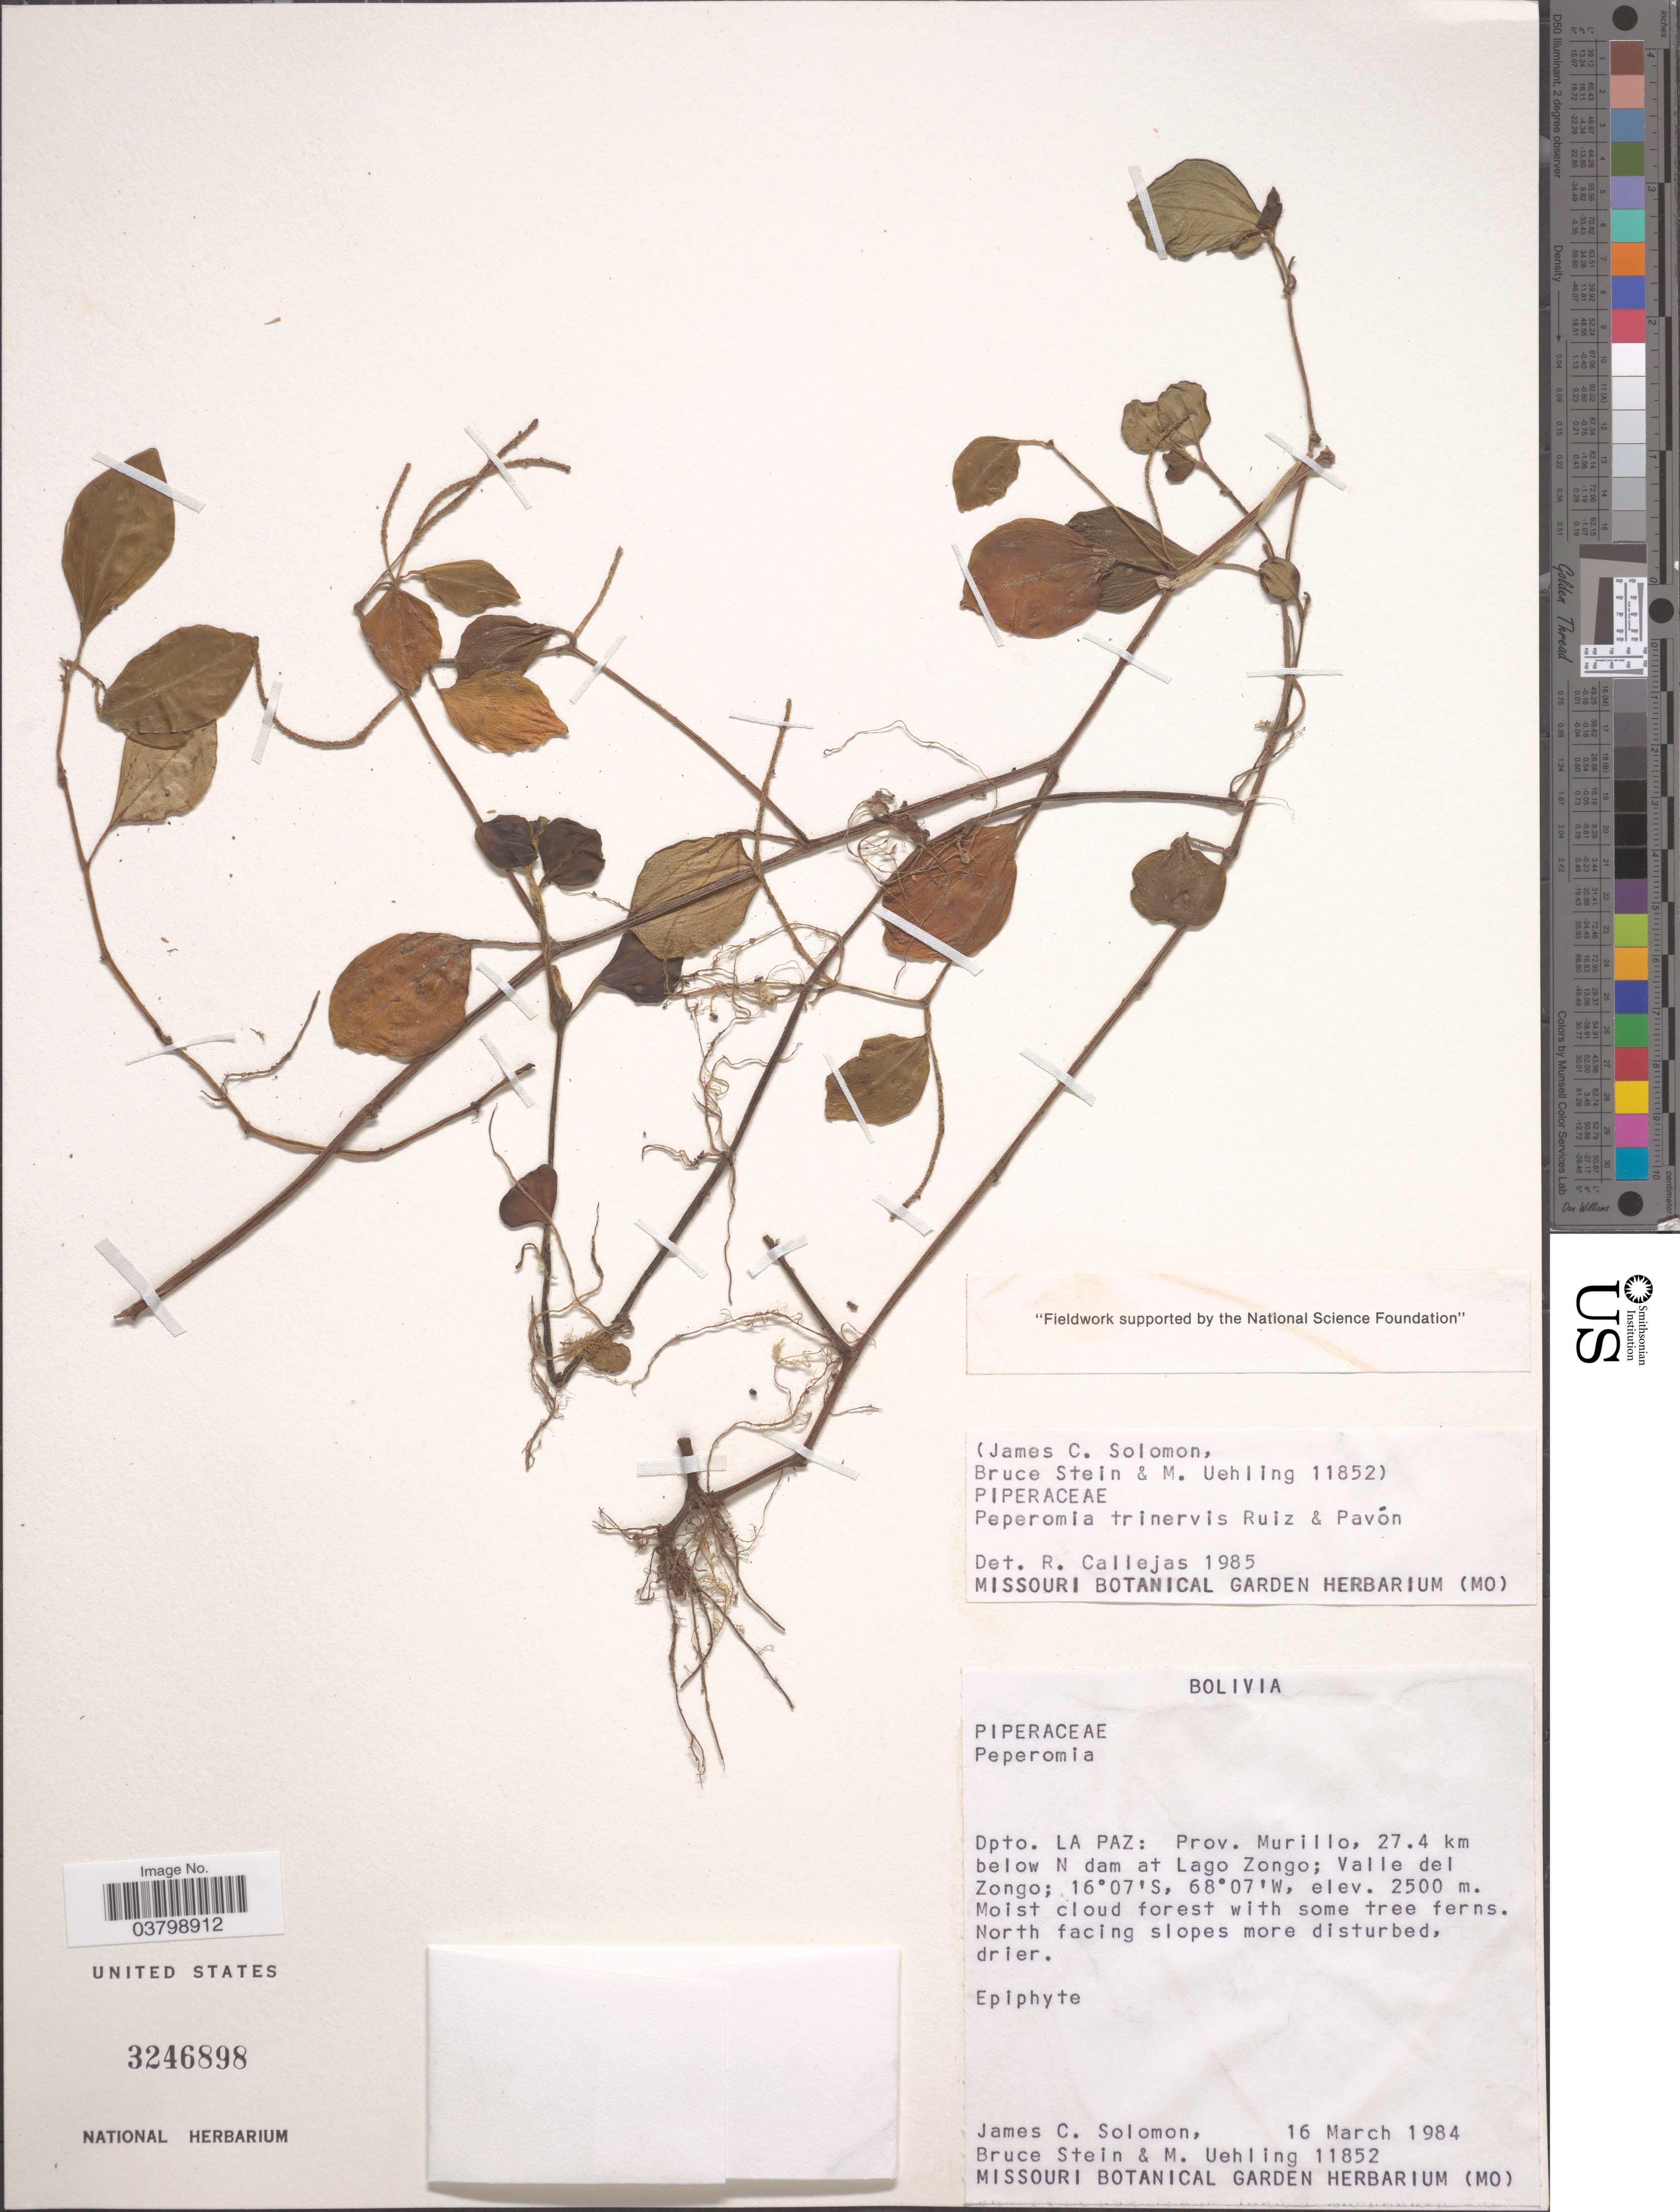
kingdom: Plantae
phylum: Tracheophyta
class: Magnoliopsida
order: Piperales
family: Piperaceae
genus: Peperomia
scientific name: Peperomia trinervis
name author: Ruiz & Pav.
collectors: J. C. Solomon, B. A. Stein & M. Uehling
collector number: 11852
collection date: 1984-03-16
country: Bolivia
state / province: La Paz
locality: Dpto. La Paz: Prov. Murillo, 27.4 km below N dam at Lago Zongo; Valle del Zongo.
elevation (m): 2500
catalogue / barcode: US 3246898